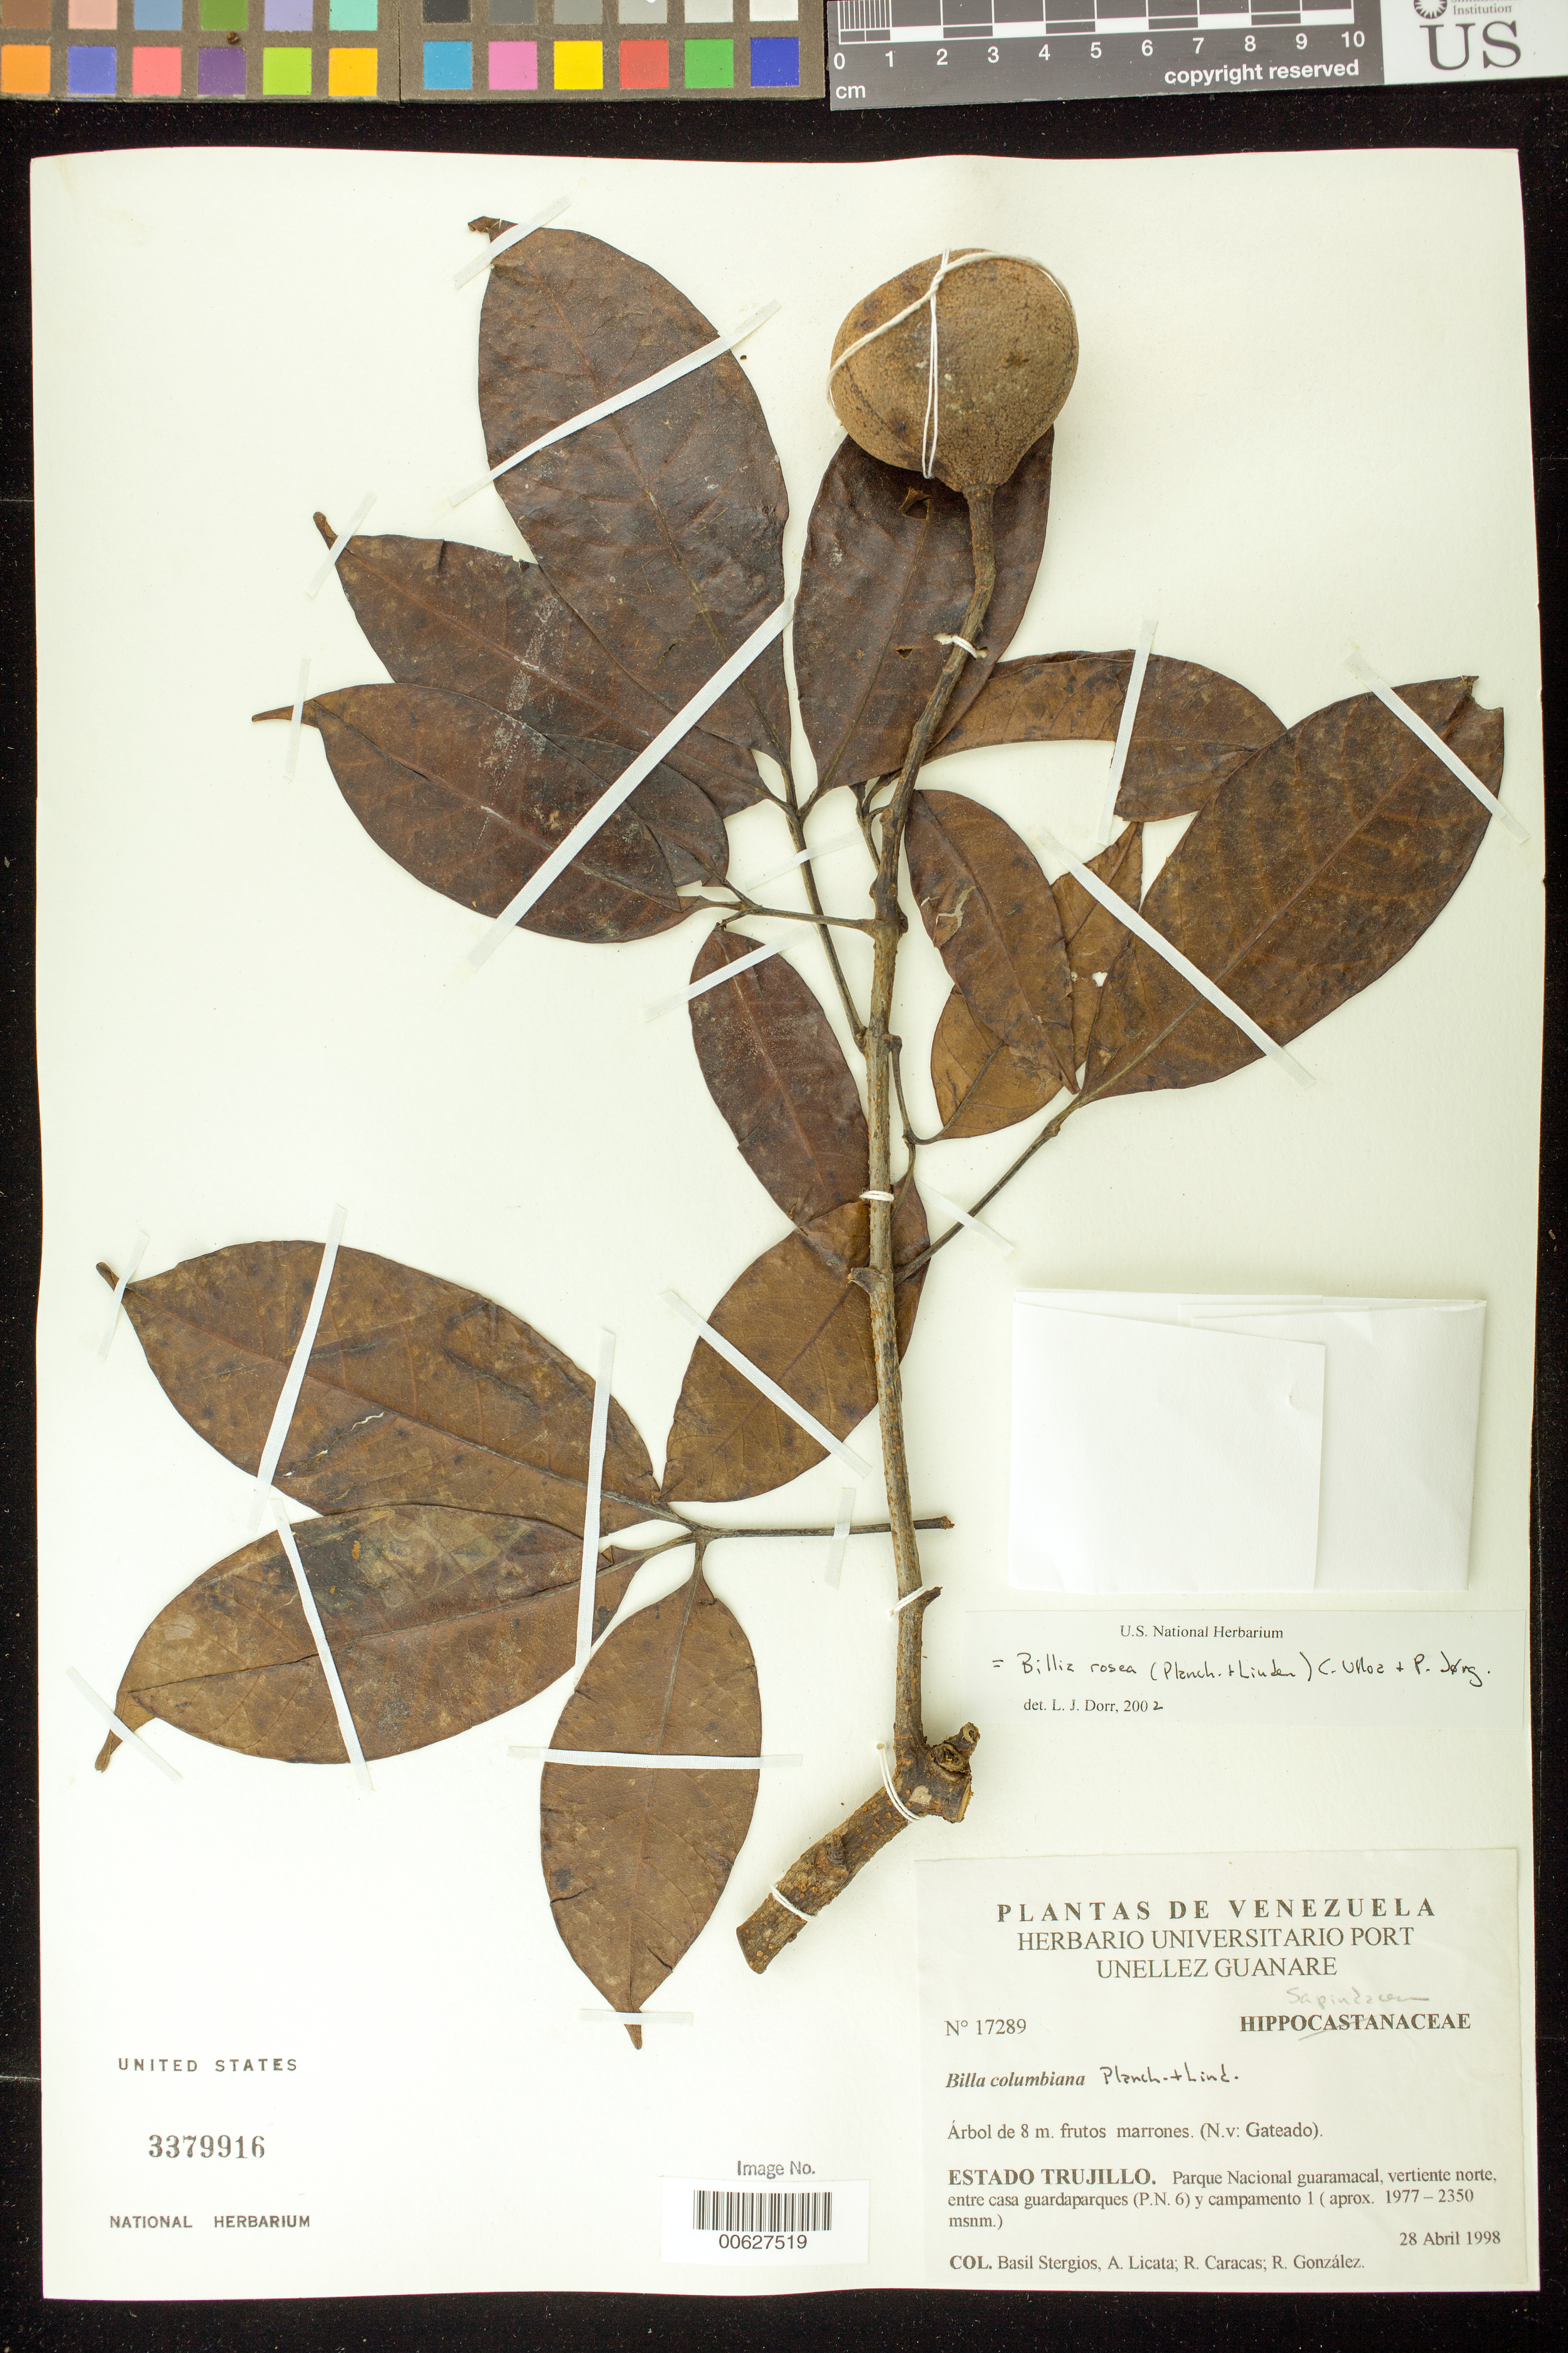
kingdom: Plantae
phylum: Tracheophyta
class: Magnoliopsida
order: Sapindales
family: Sapindaceae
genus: Billia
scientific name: Billia rosea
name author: (Planch. & Linden) C. Ulloa & P.M. Jørg.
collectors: B. G. Stergios, A. Licata, R. Caracas & R. González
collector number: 17289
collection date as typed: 28 Apr 1998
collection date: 1998-04-28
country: Venezuela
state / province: Trujillo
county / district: Boconó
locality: Parque Nacional Guaramacal, vertiente N, entre casa guardaparques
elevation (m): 1977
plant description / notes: Common name: Gateado; CTES, PORT, US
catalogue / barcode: US 3379916